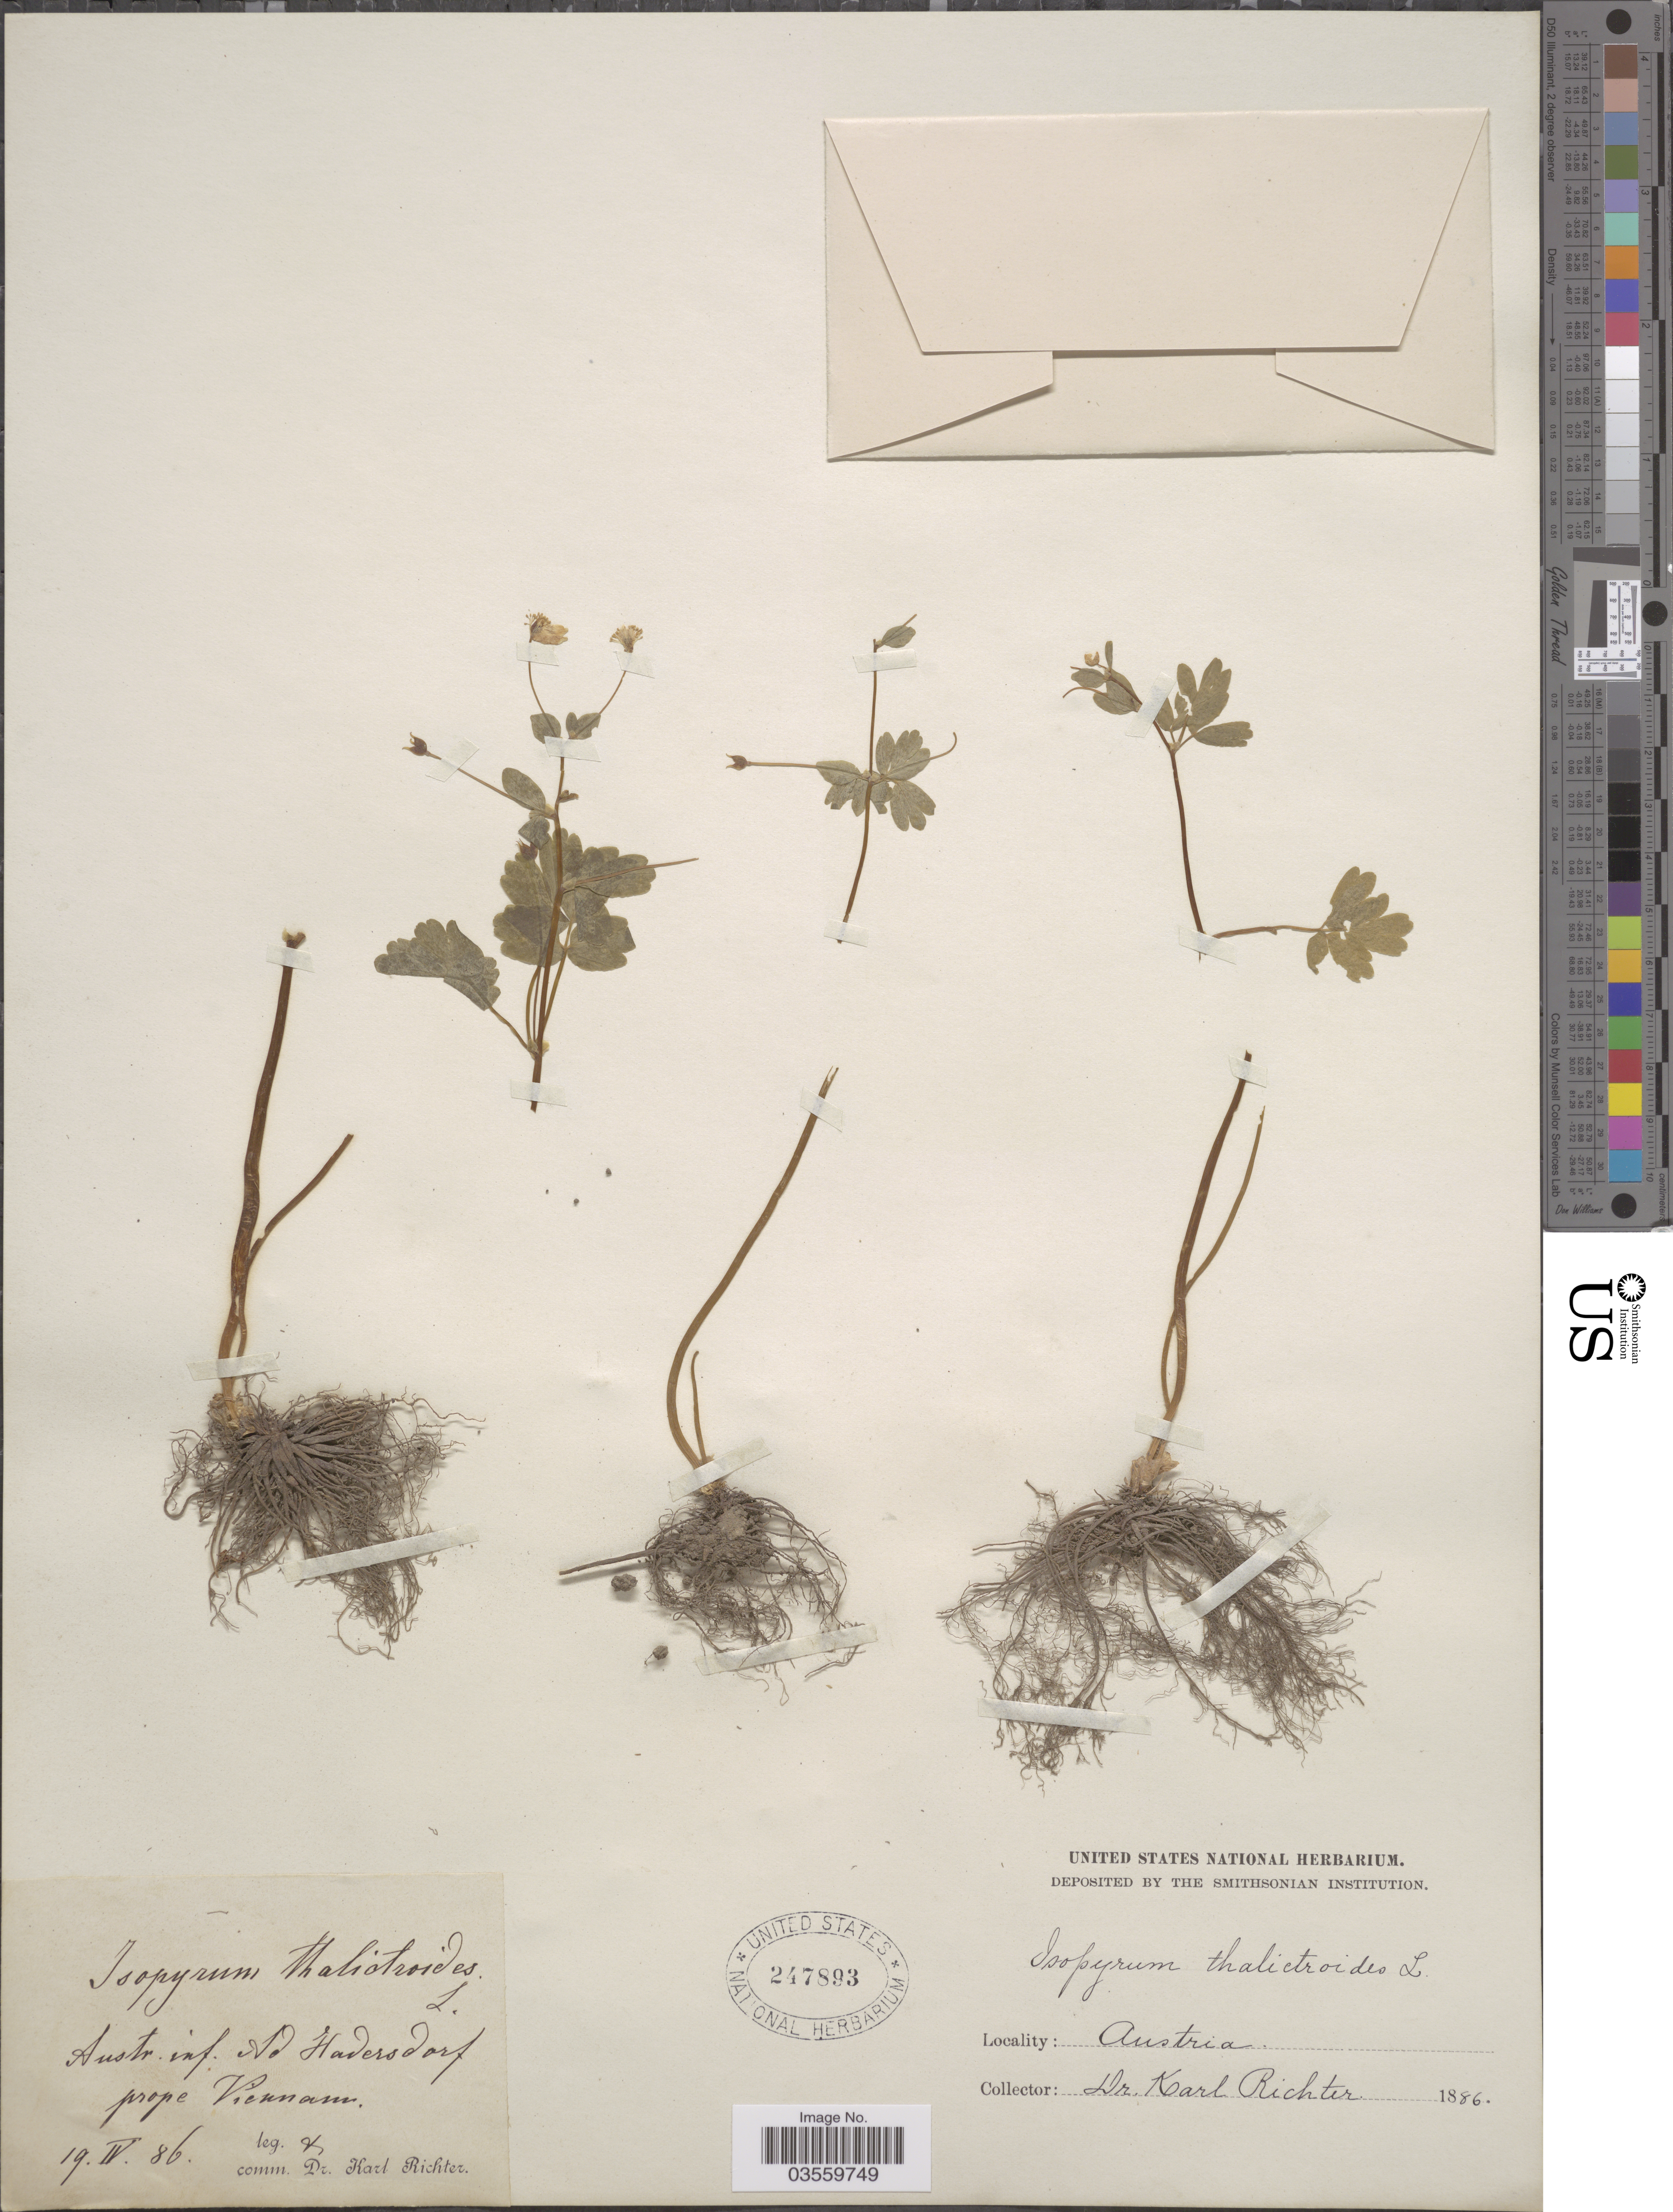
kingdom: Plantae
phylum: Tracheophyta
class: Magnoliopsida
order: Ranunculales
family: Ranunculaceae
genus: Isopyrum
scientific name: Isopyrum thalictroides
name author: L.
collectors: K. Richter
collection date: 1886-04-19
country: Austria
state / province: Wien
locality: Austr. inf. Ad Hadersdorf prope Viennam.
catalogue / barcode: US 247893